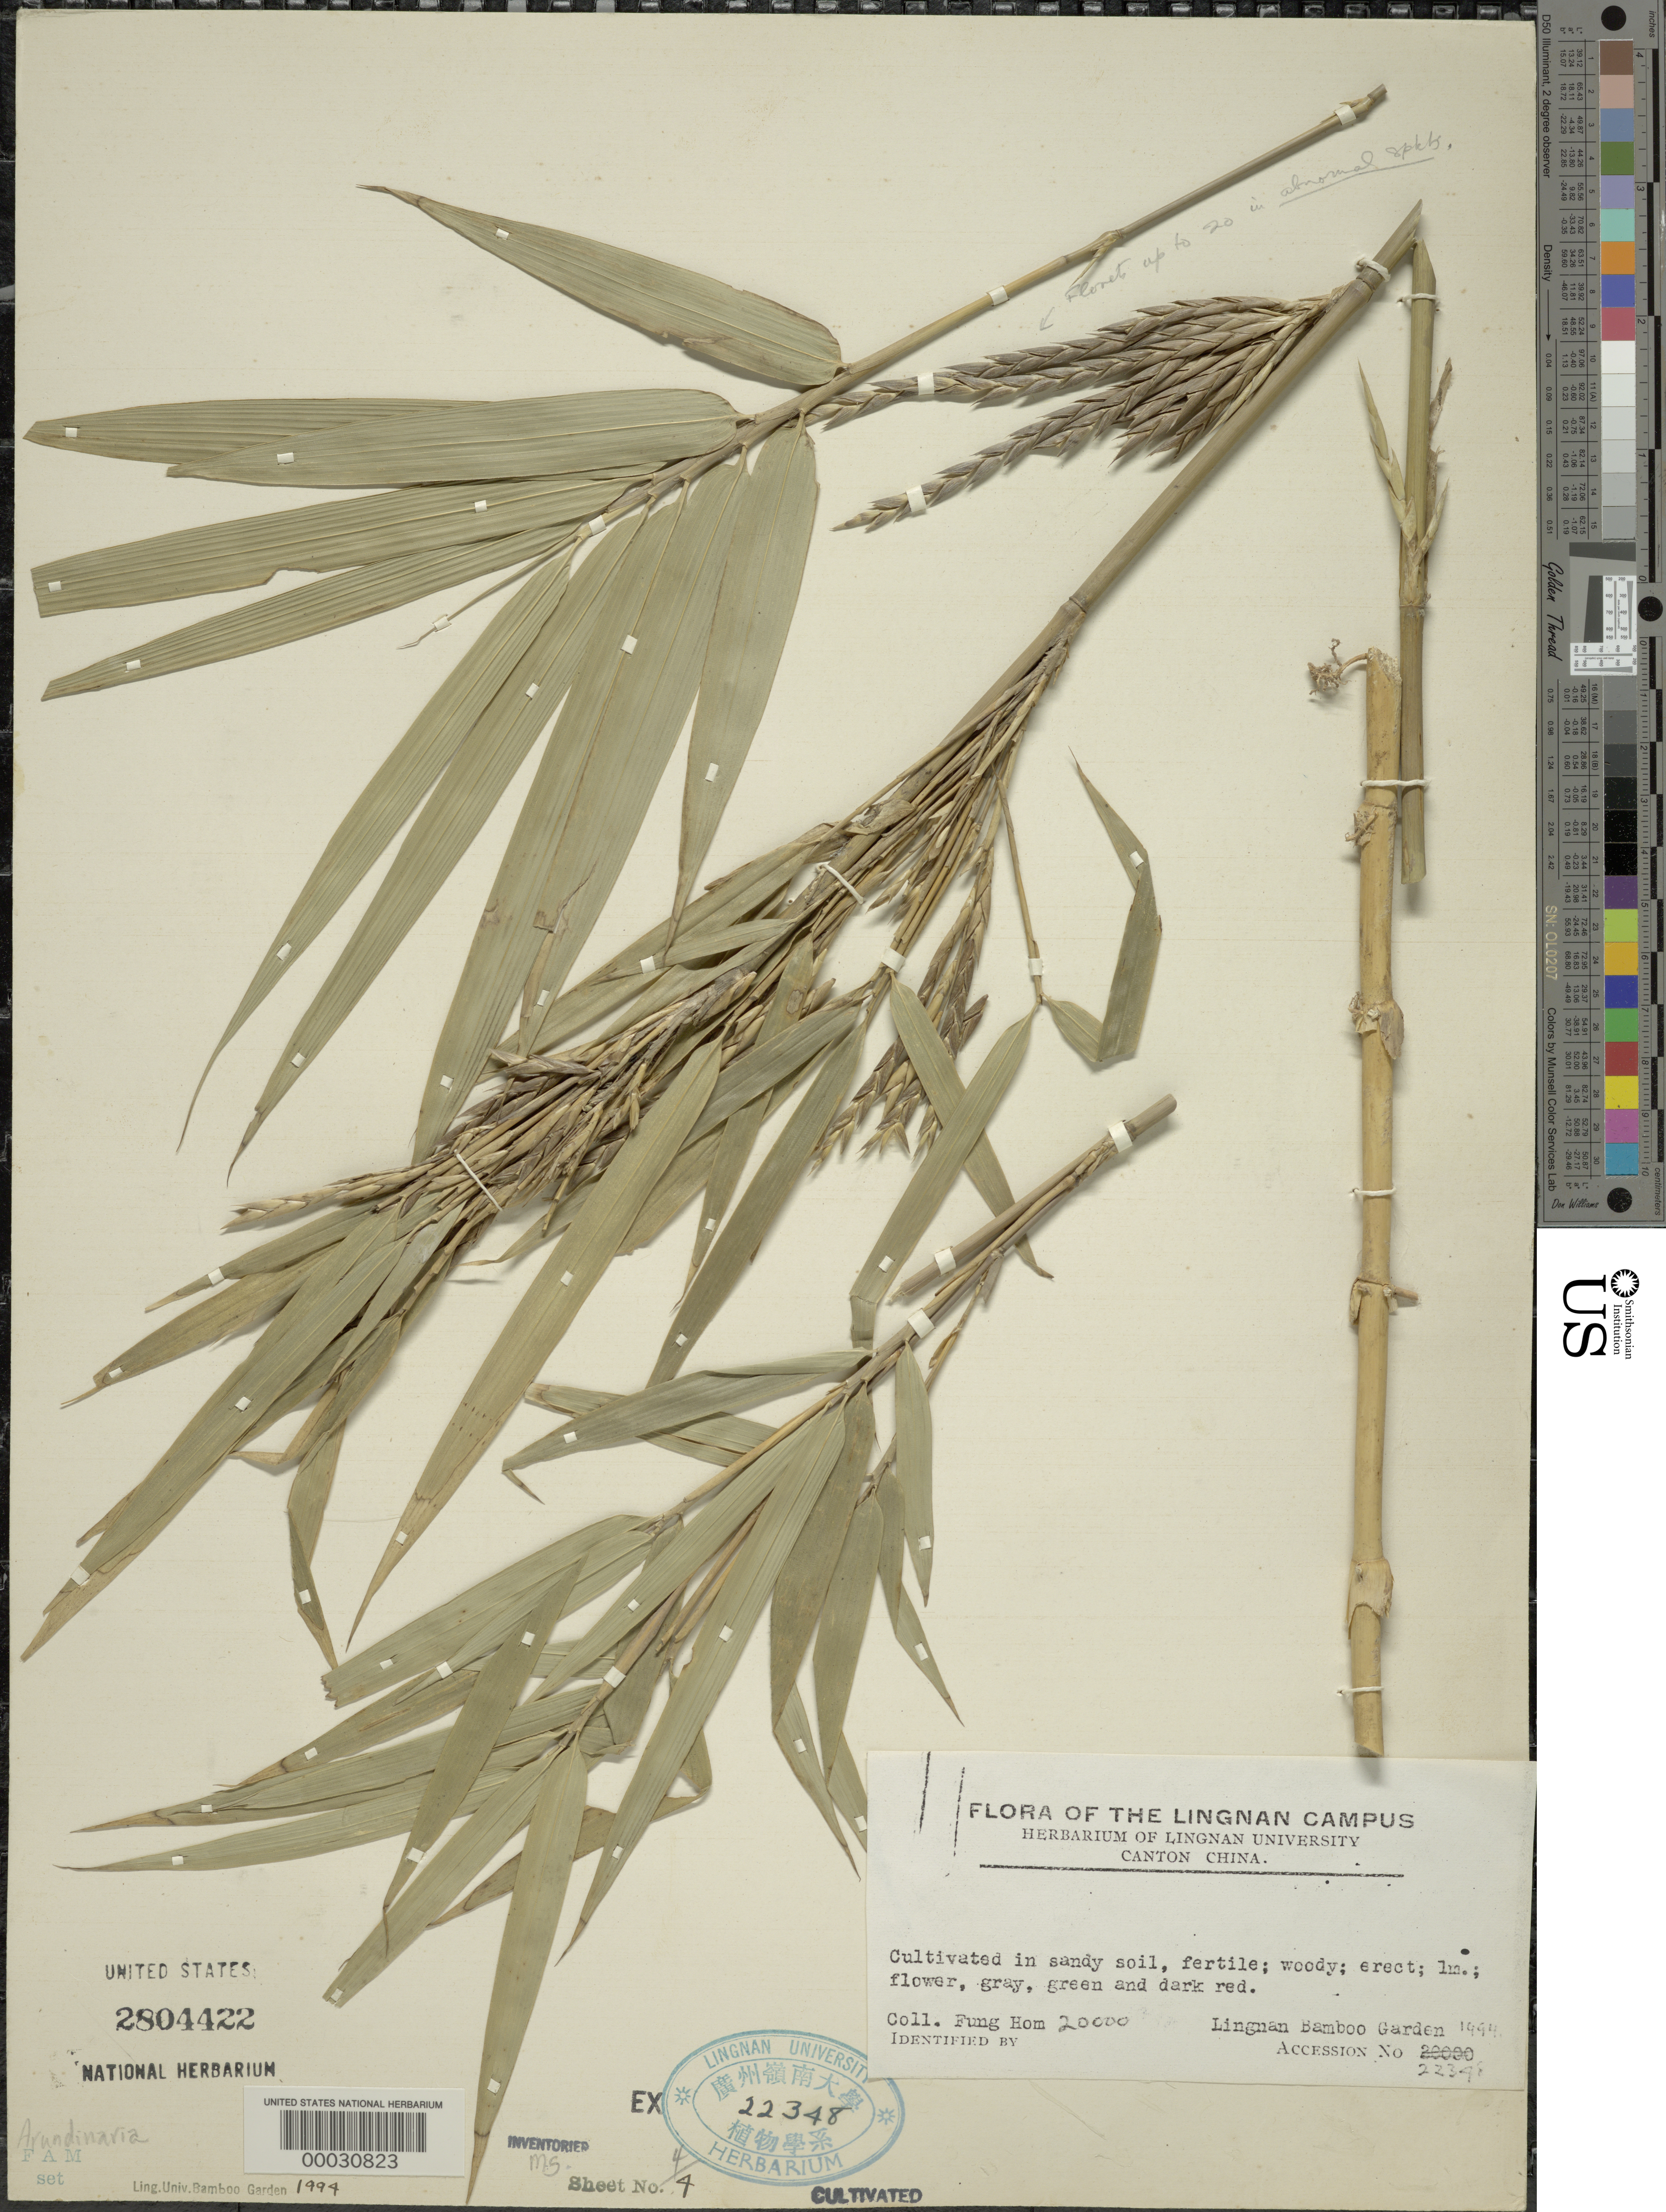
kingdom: Plantae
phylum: Tracheophyta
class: Liliopsida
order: Poales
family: Poaceae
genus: Arundinaria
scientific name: Arundinaria sp.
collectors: H. L. Fung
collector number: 2000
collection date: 1932-04-01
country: China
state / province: Guangdong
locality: Grown in Lingnan University Bamboo Garden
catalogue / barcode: US 2804422